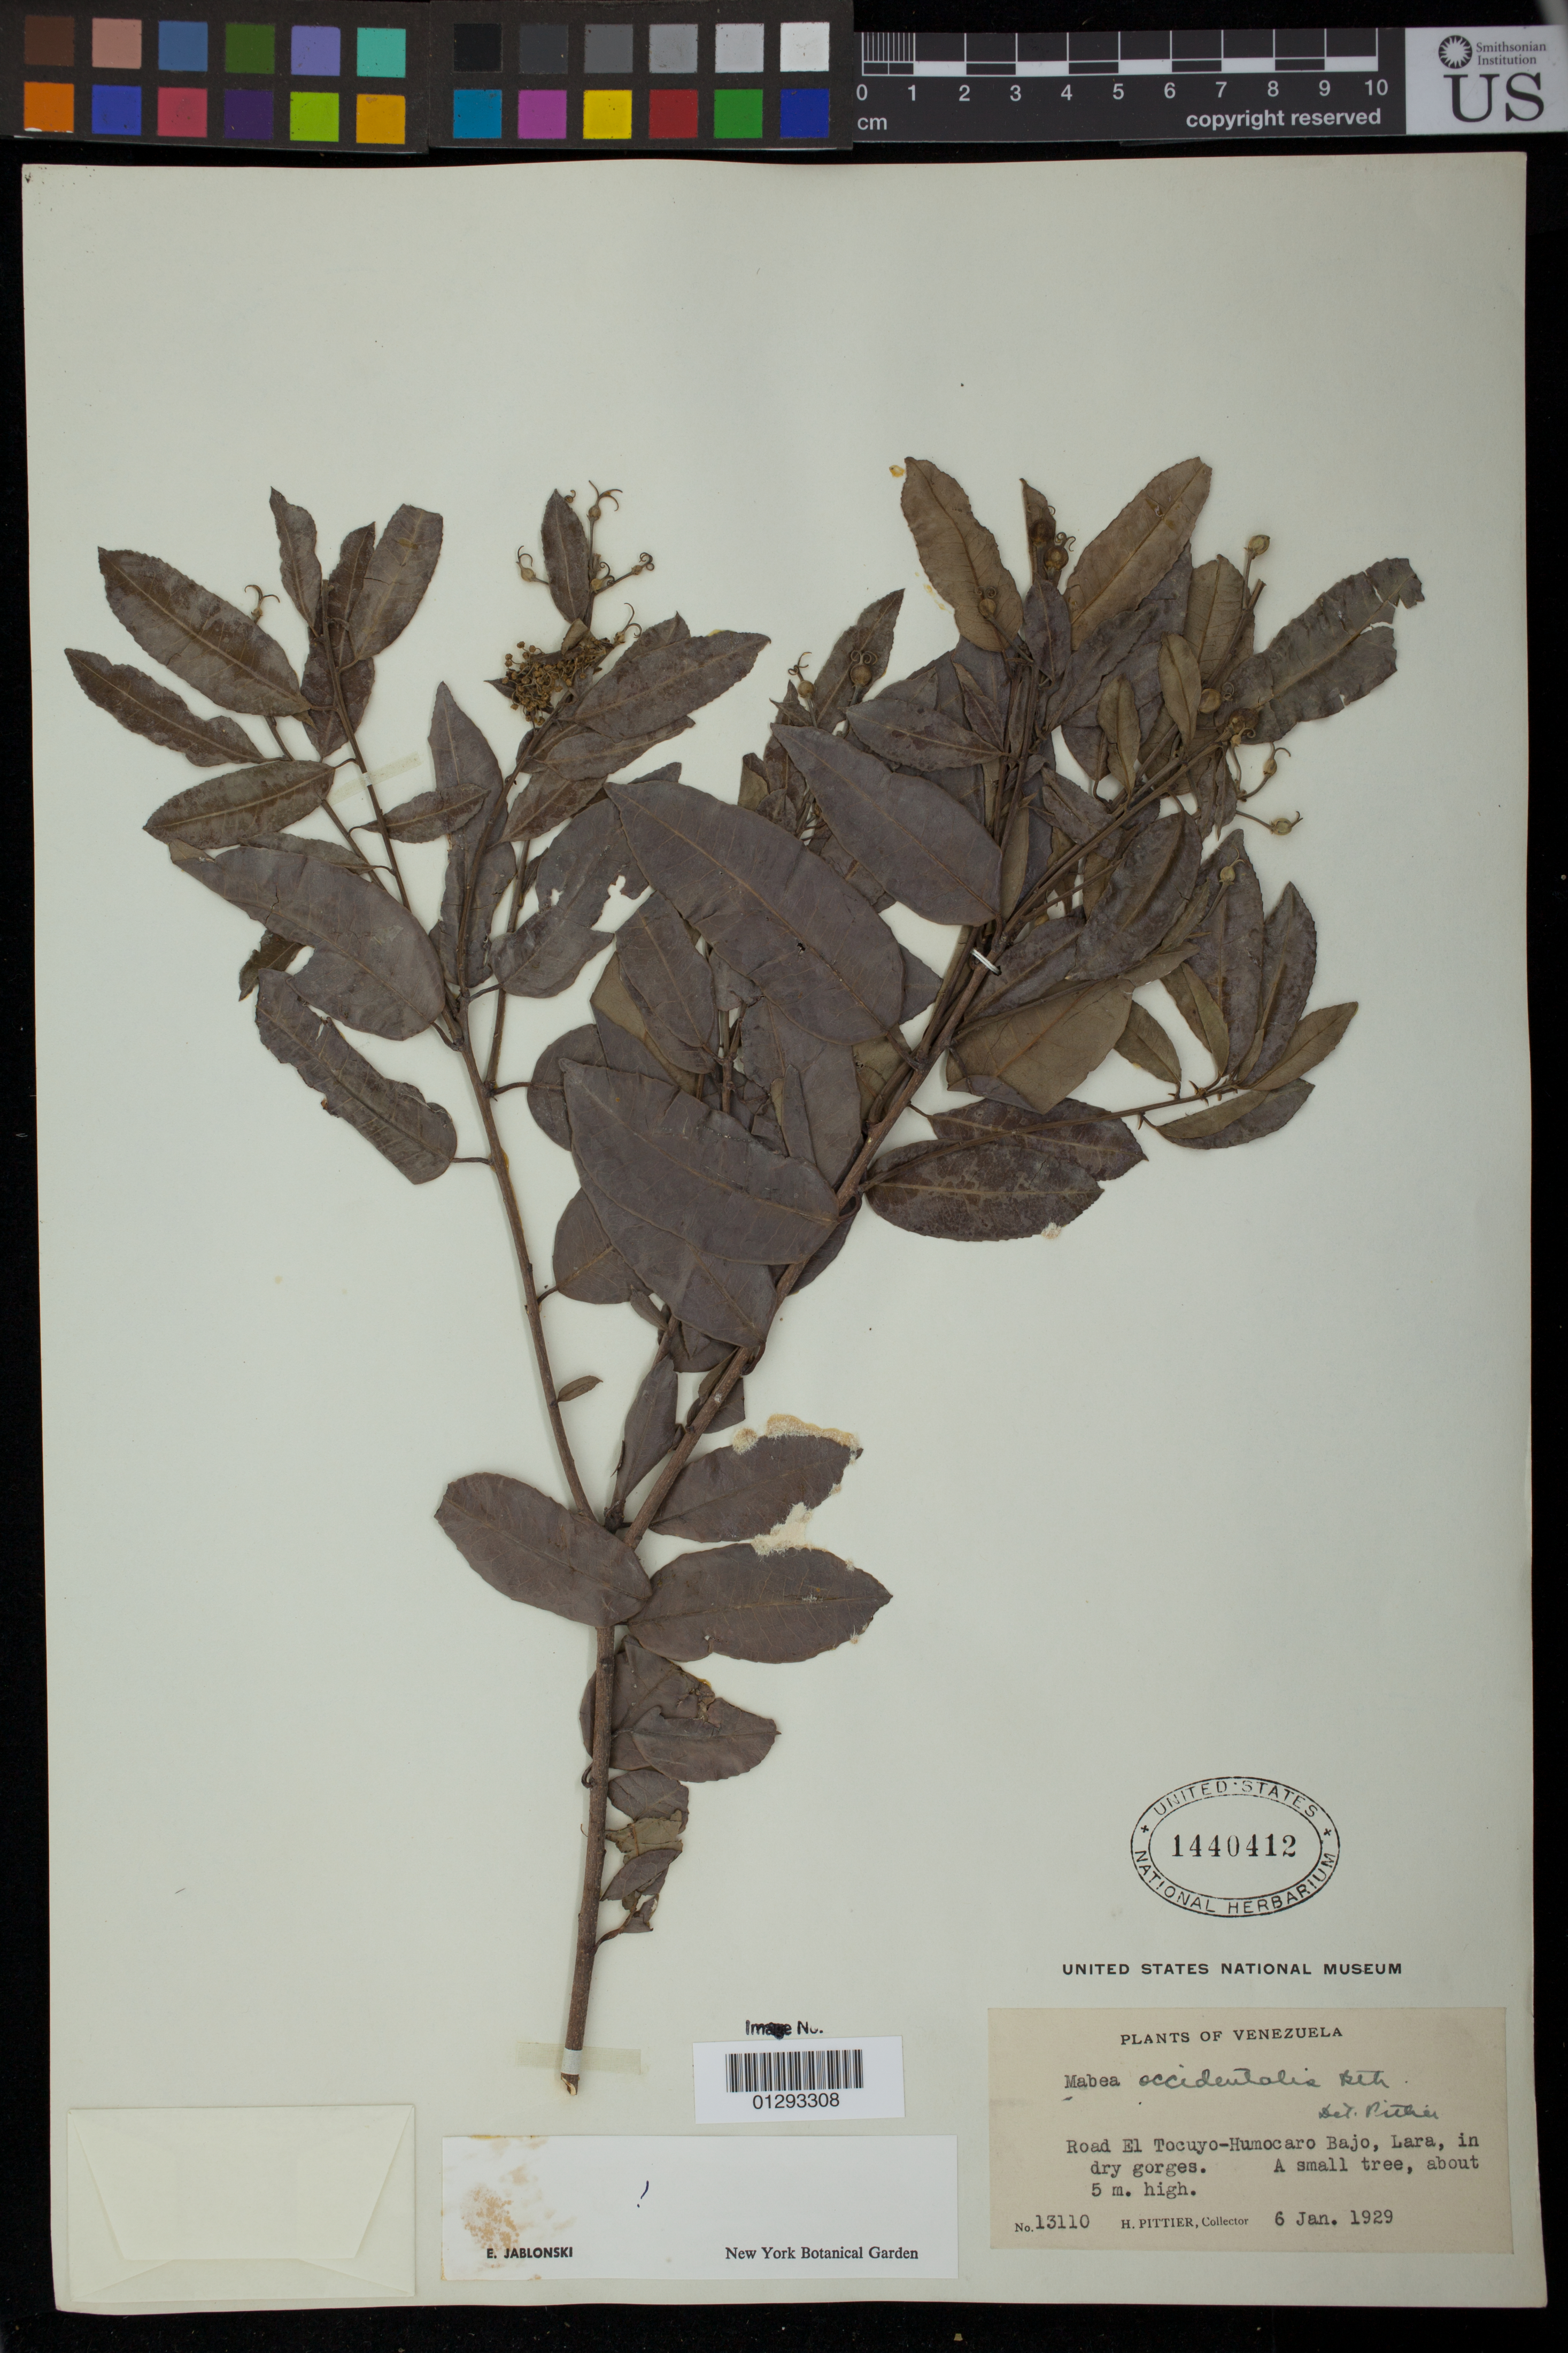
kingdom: Plantae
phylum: Tracheophyta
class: Magnoliopsida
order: Malpighiales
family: Euphorbiaceae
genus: Mabea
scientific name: Mabea occidentalis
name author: Benth.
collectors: H. F. Pittier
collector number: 13110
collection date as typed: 06 Jan 1929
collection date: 1929-01-06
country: Venezuela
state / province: Lara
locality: Road el tocuyo-humocaro bajo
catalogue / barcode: US 1440412